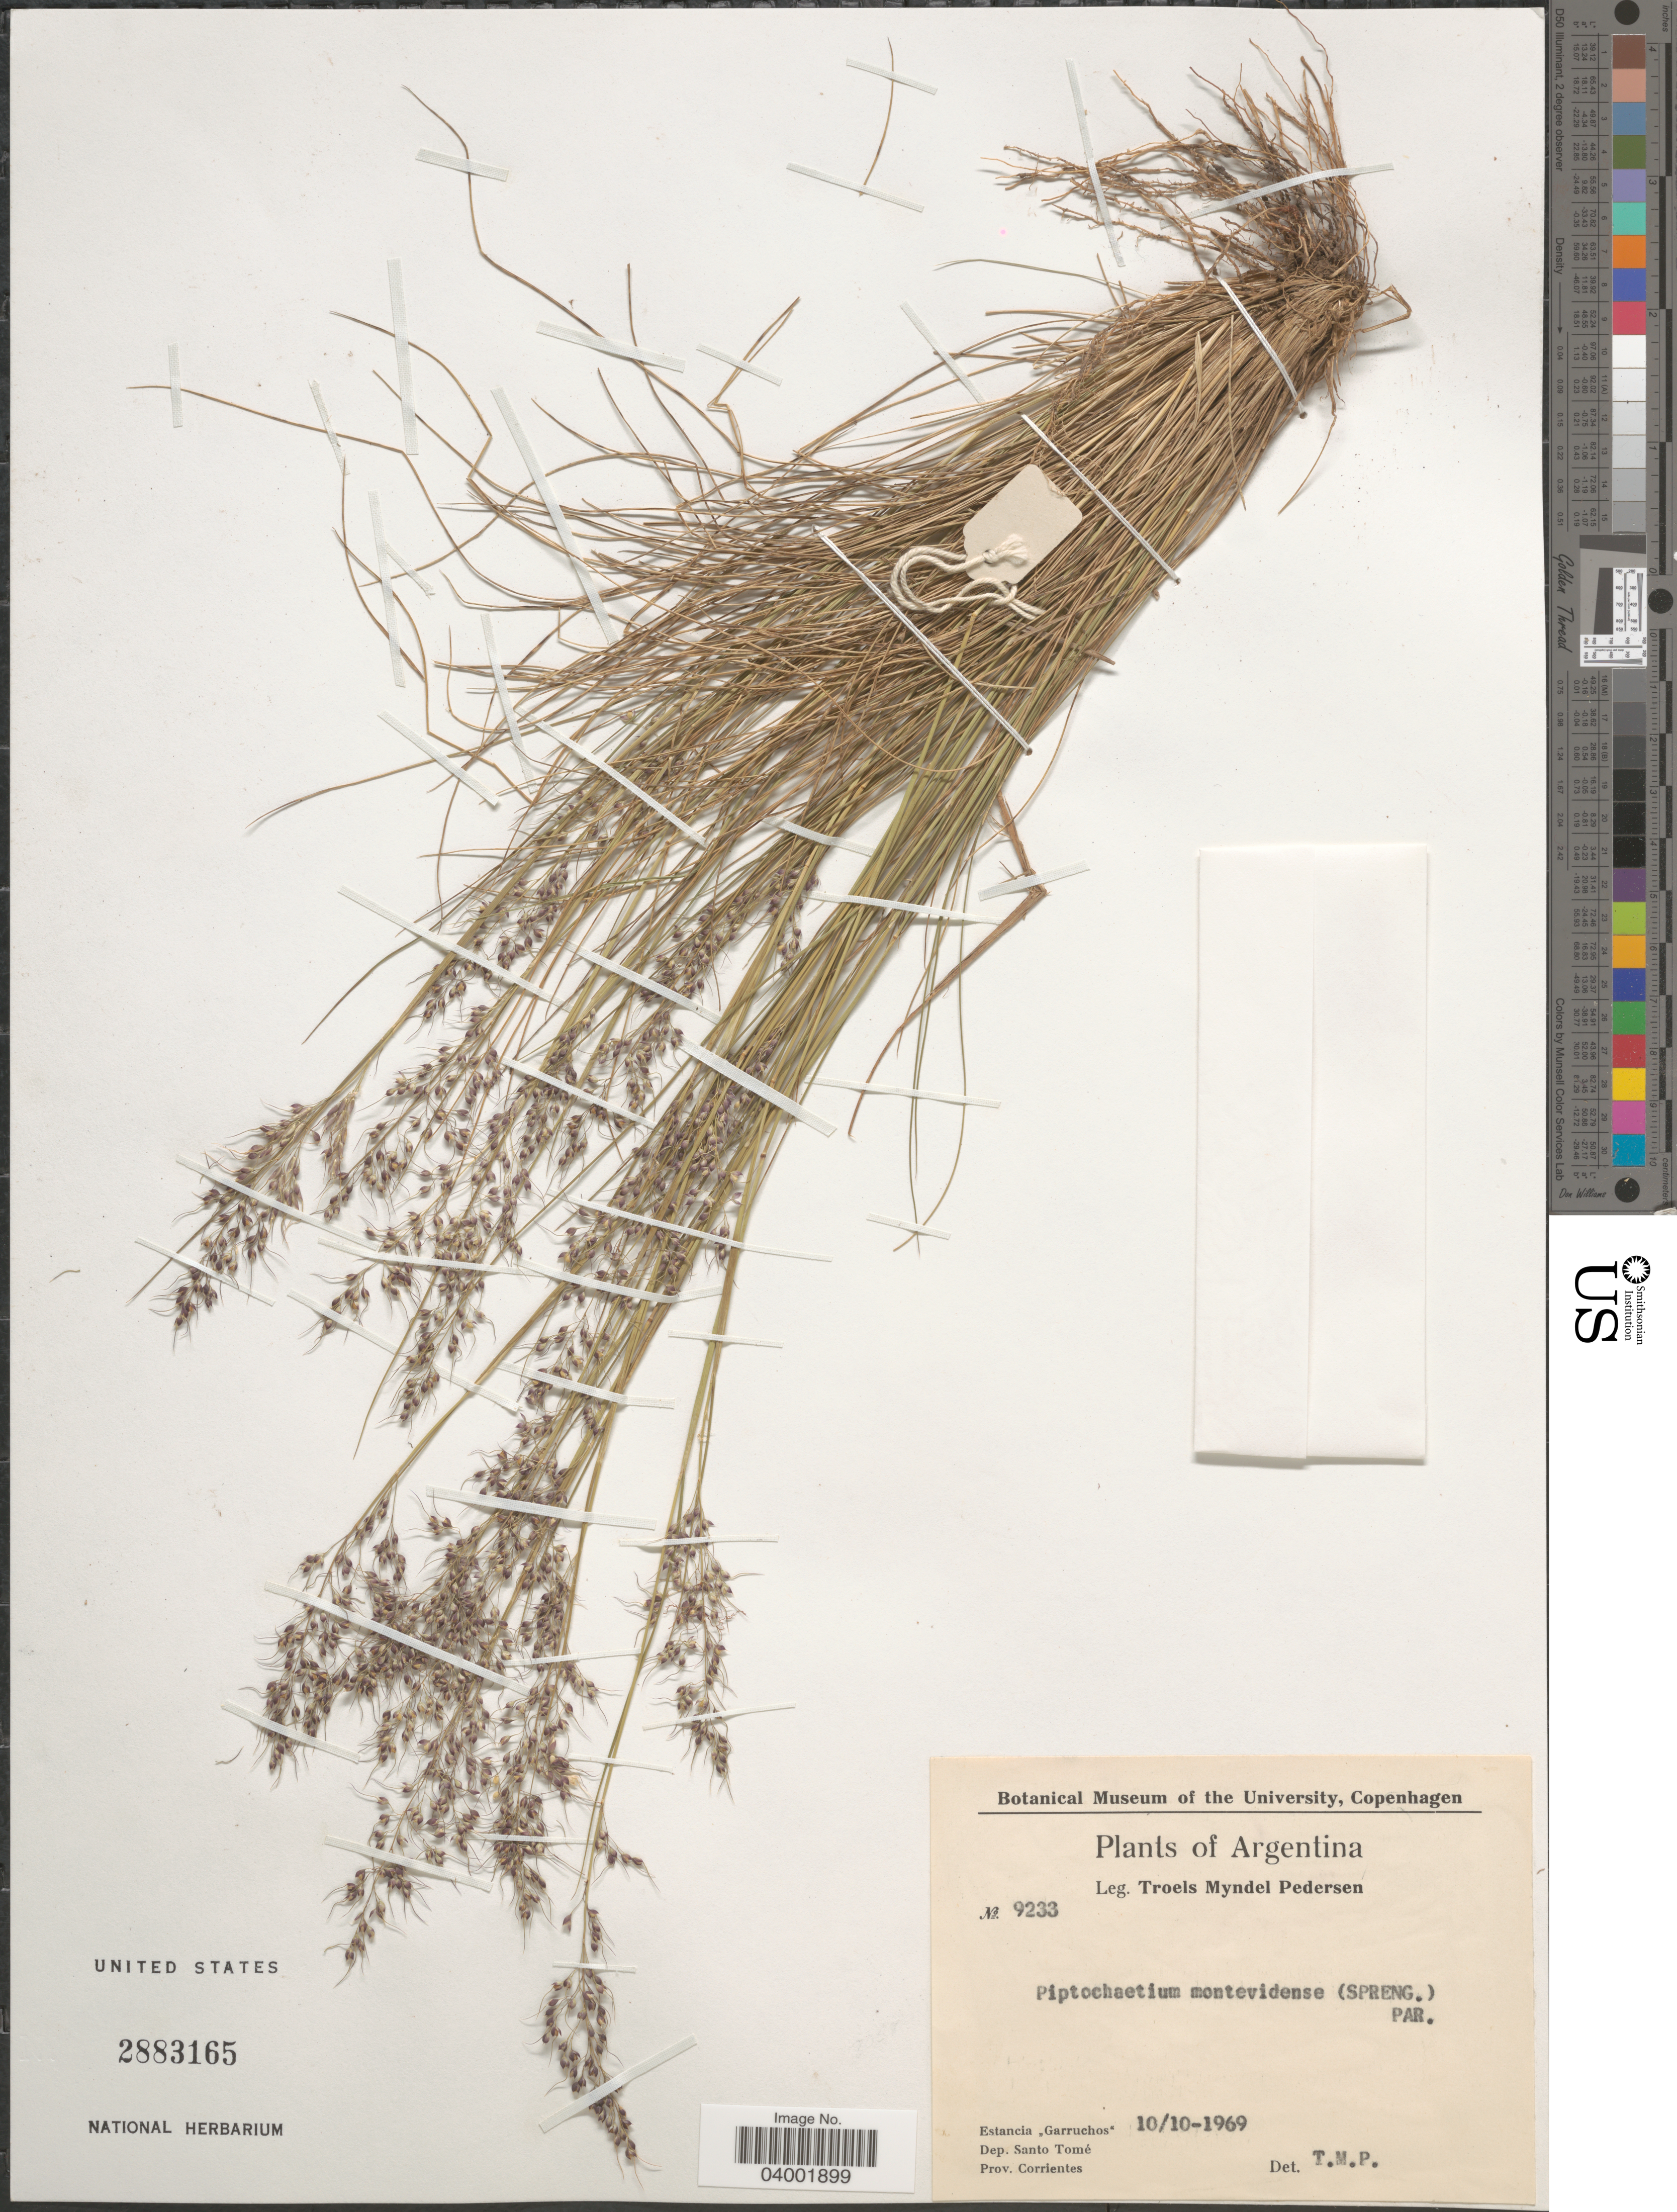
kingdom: Plantae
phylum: Tracheophyta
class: Liliopsida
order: Poales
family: Poaceae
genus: Piptochaetium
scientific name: Piptochaetium montevidense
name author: (Spreng.) Parodi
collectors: T. Pederson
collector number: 9233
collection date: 1969-10-10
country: Argentina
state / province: Corrientes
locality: Estancia "Garruchos". Dep. Santo Tomé.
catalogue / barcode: US 2883165